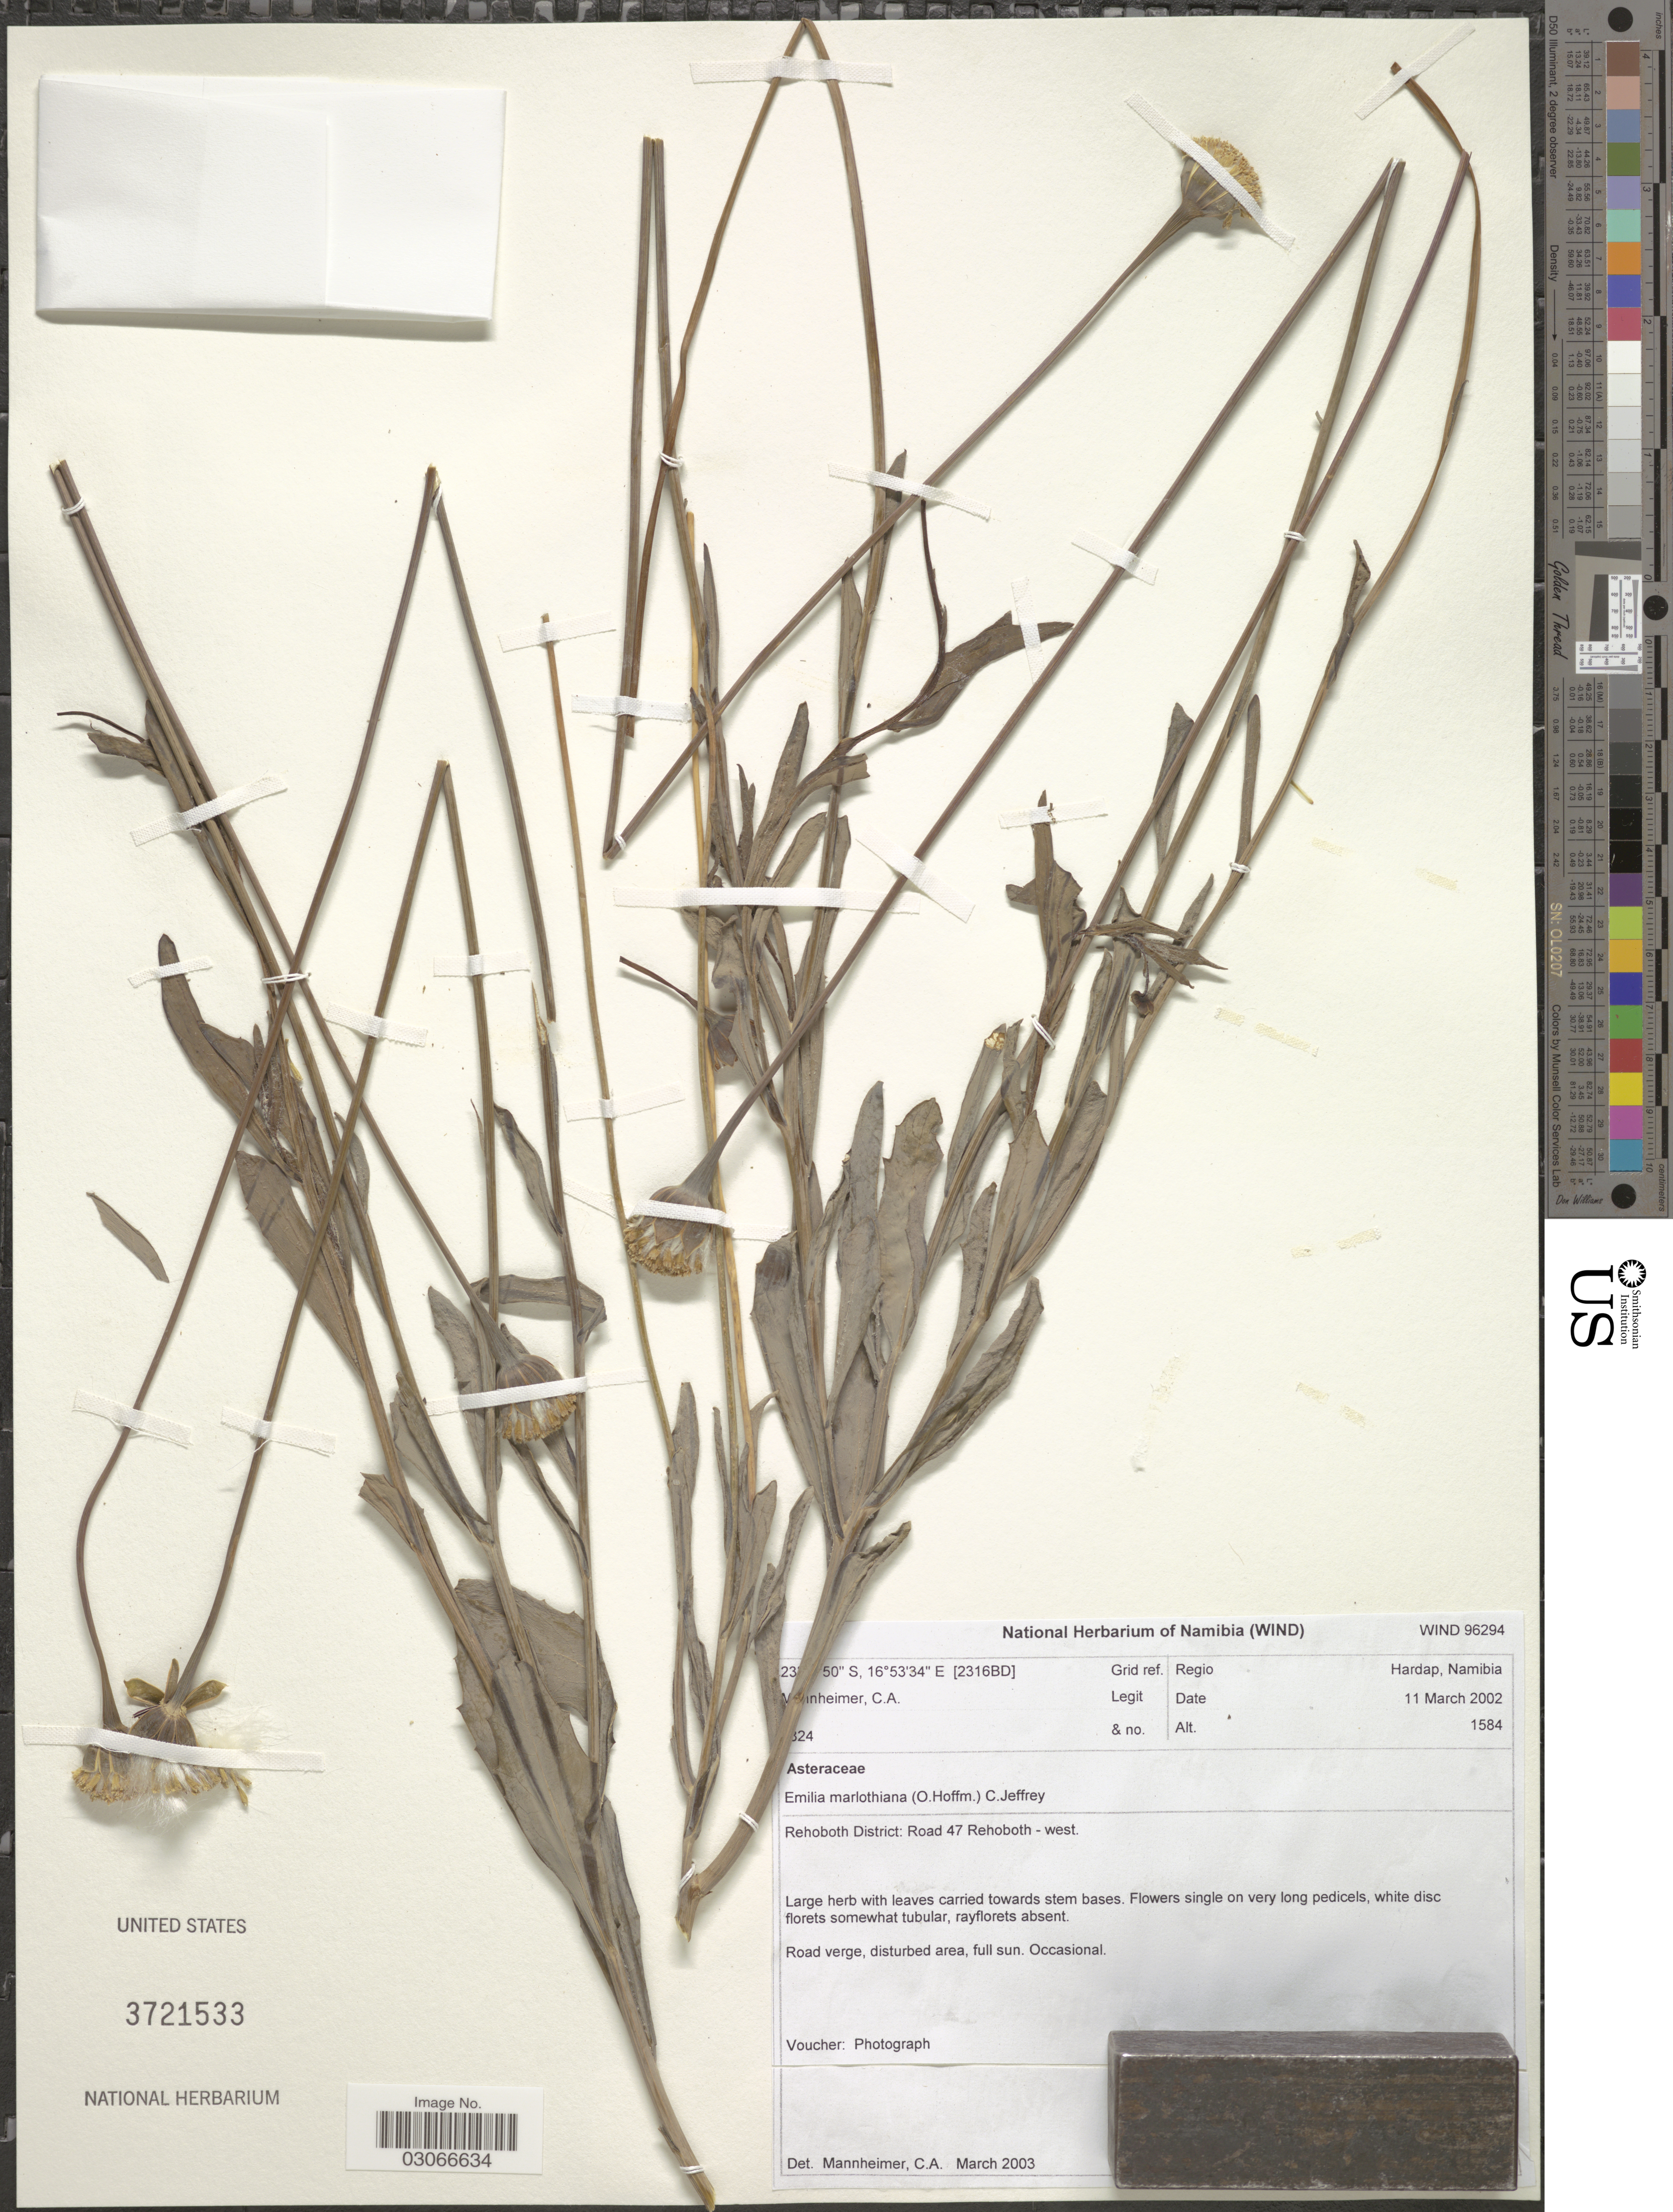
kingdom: Plantae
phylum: Tracheophyta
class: Magnoliopsida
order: Asterales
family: Asteraceae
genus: Emilia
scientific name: Emilia marlothiana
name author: (O. Hoffm.) C. Jeffrey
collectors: C. A. Mannheimer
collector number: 824*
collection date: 2002-03-11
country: Namibia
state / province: Hardap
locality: [2316BD] Regio Hardap. Rehoboth District: Road 47 Rehoboth - west.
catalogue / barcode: US 3721533